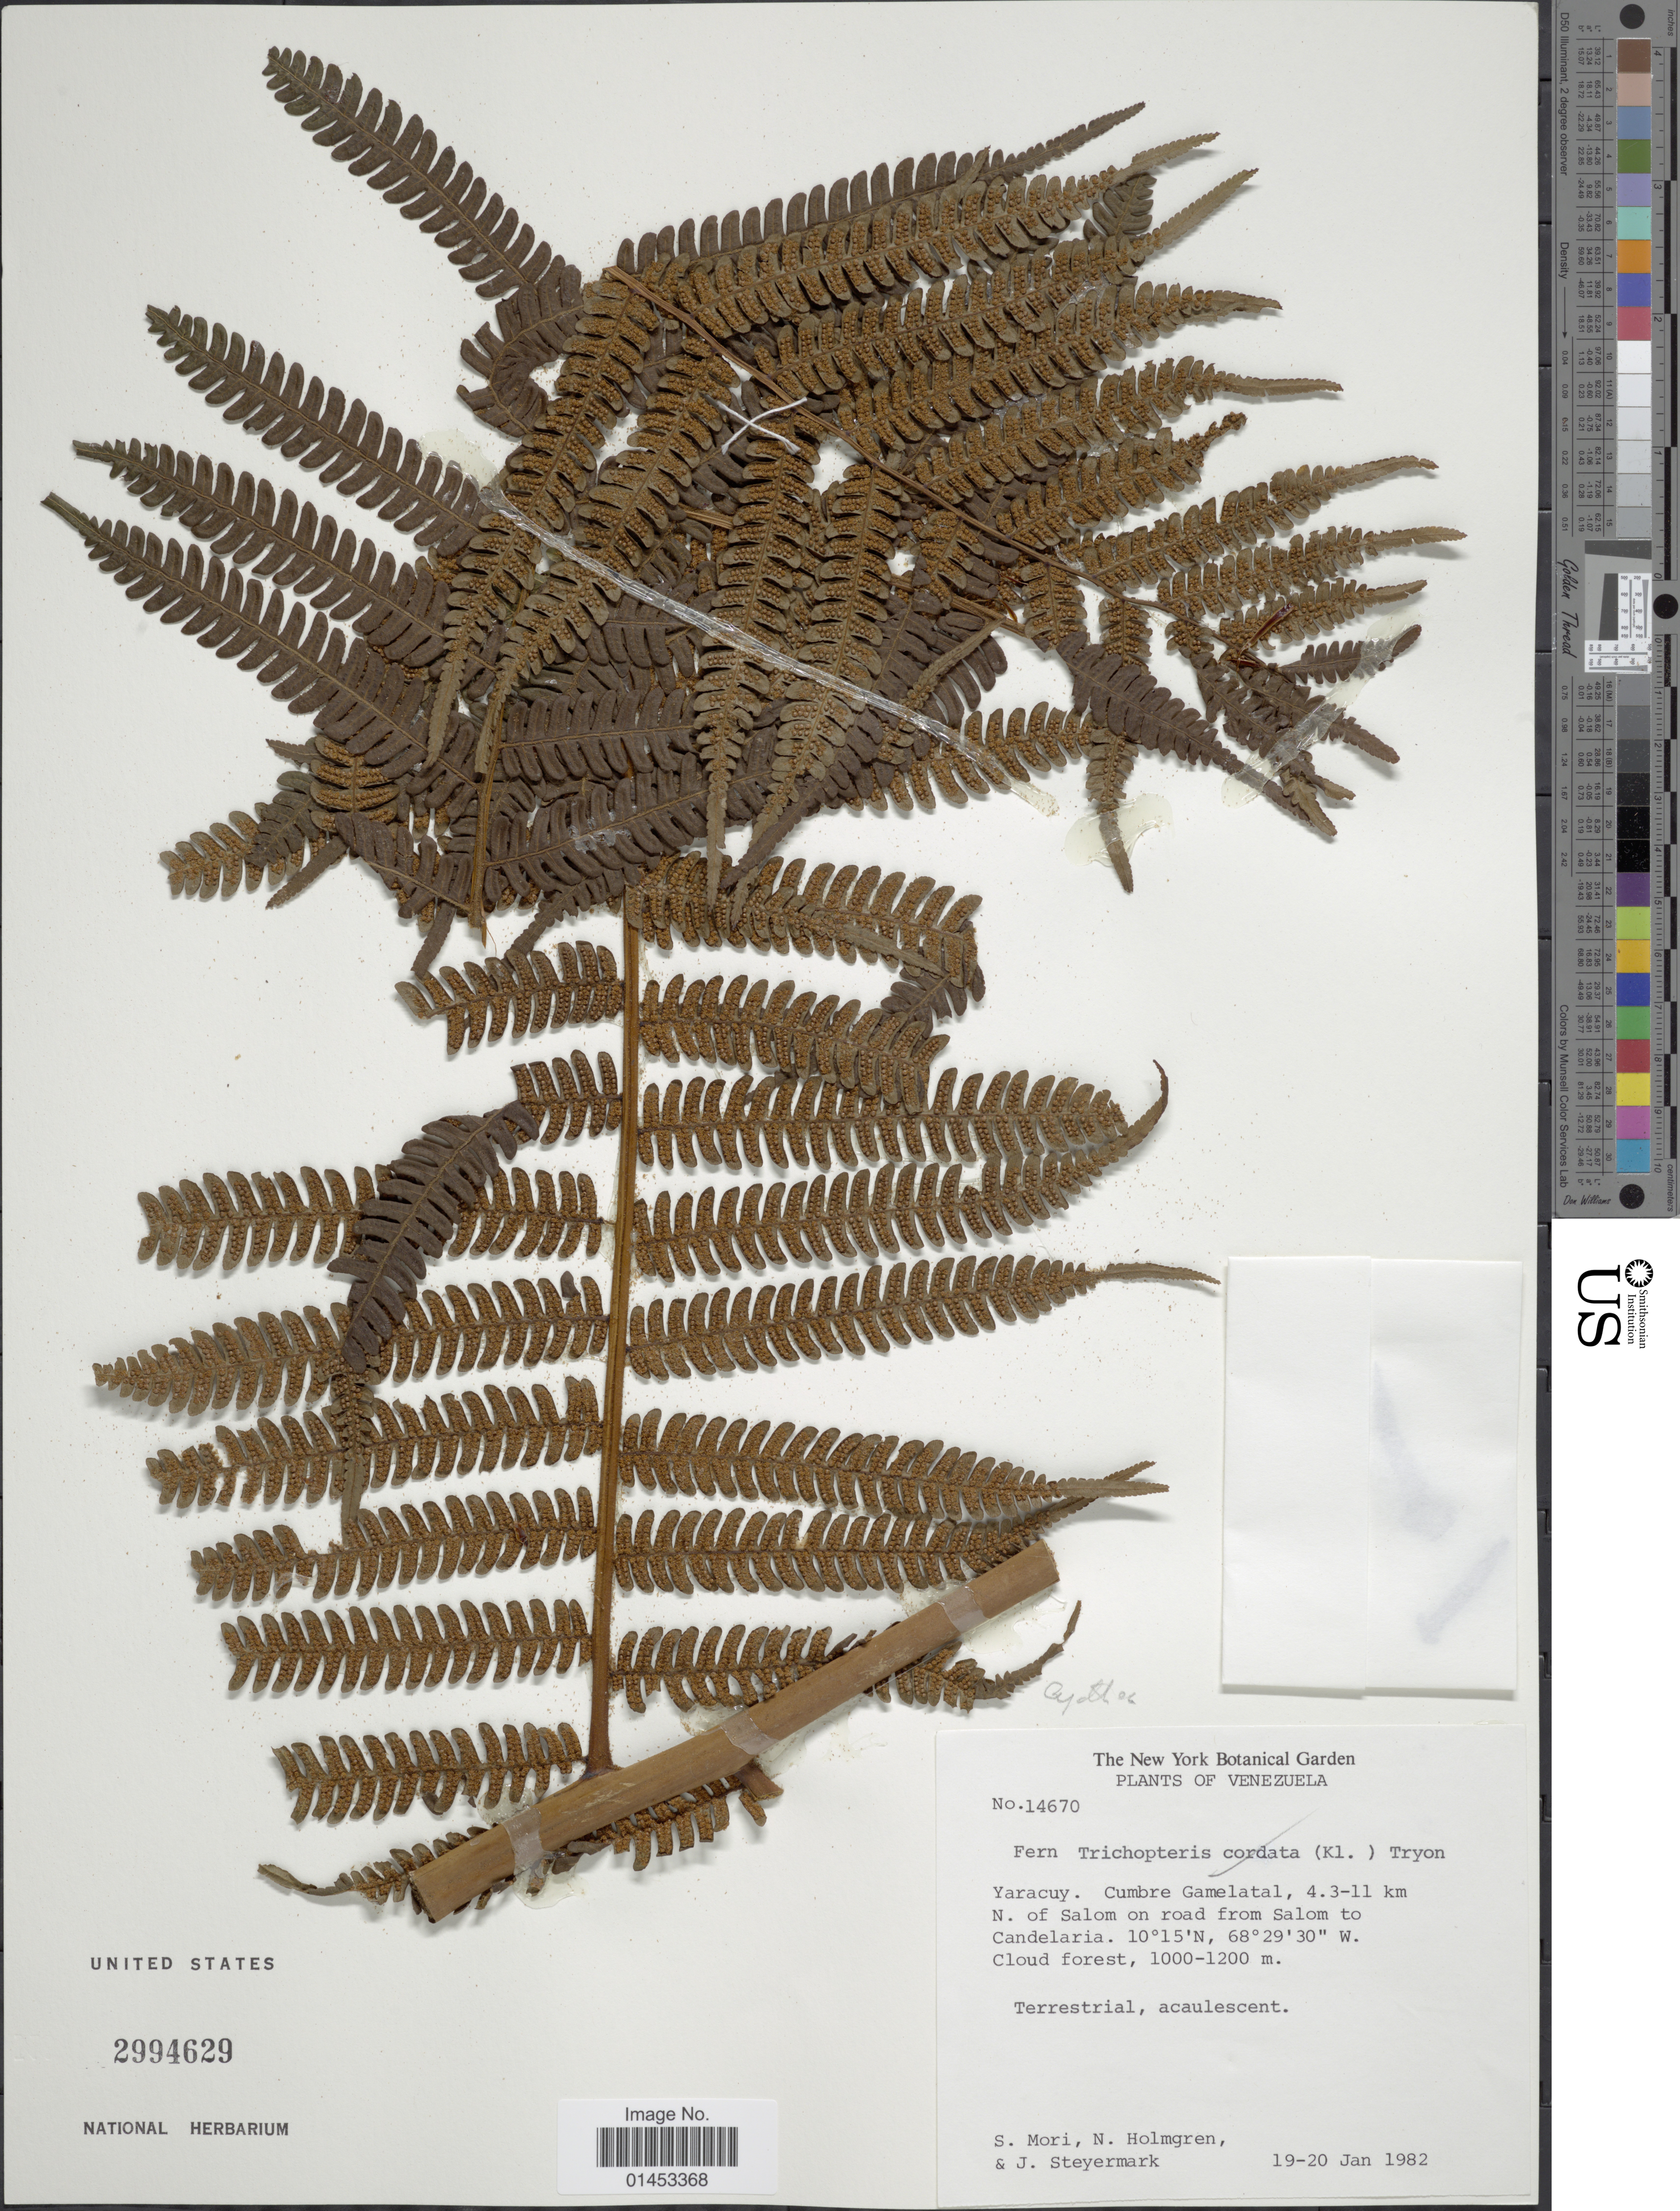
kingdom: Plantae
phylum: Tracheophyta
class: Polypodiopsida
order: Cyatheales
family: Cyatheaceae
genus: Cyathea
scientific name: Cyathea sp.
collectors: S. Mori, N. H. Holmgren & J. Steyermark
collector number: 14670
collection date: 1982-01-19/1982-01-20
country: Venezuela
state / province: Yaracuy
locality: Yaracuy, cumbre Gamelatal. 4.3-11 km N. of Salom on road from Salom to Candelaria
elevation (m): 1000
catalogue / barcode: US 2994629